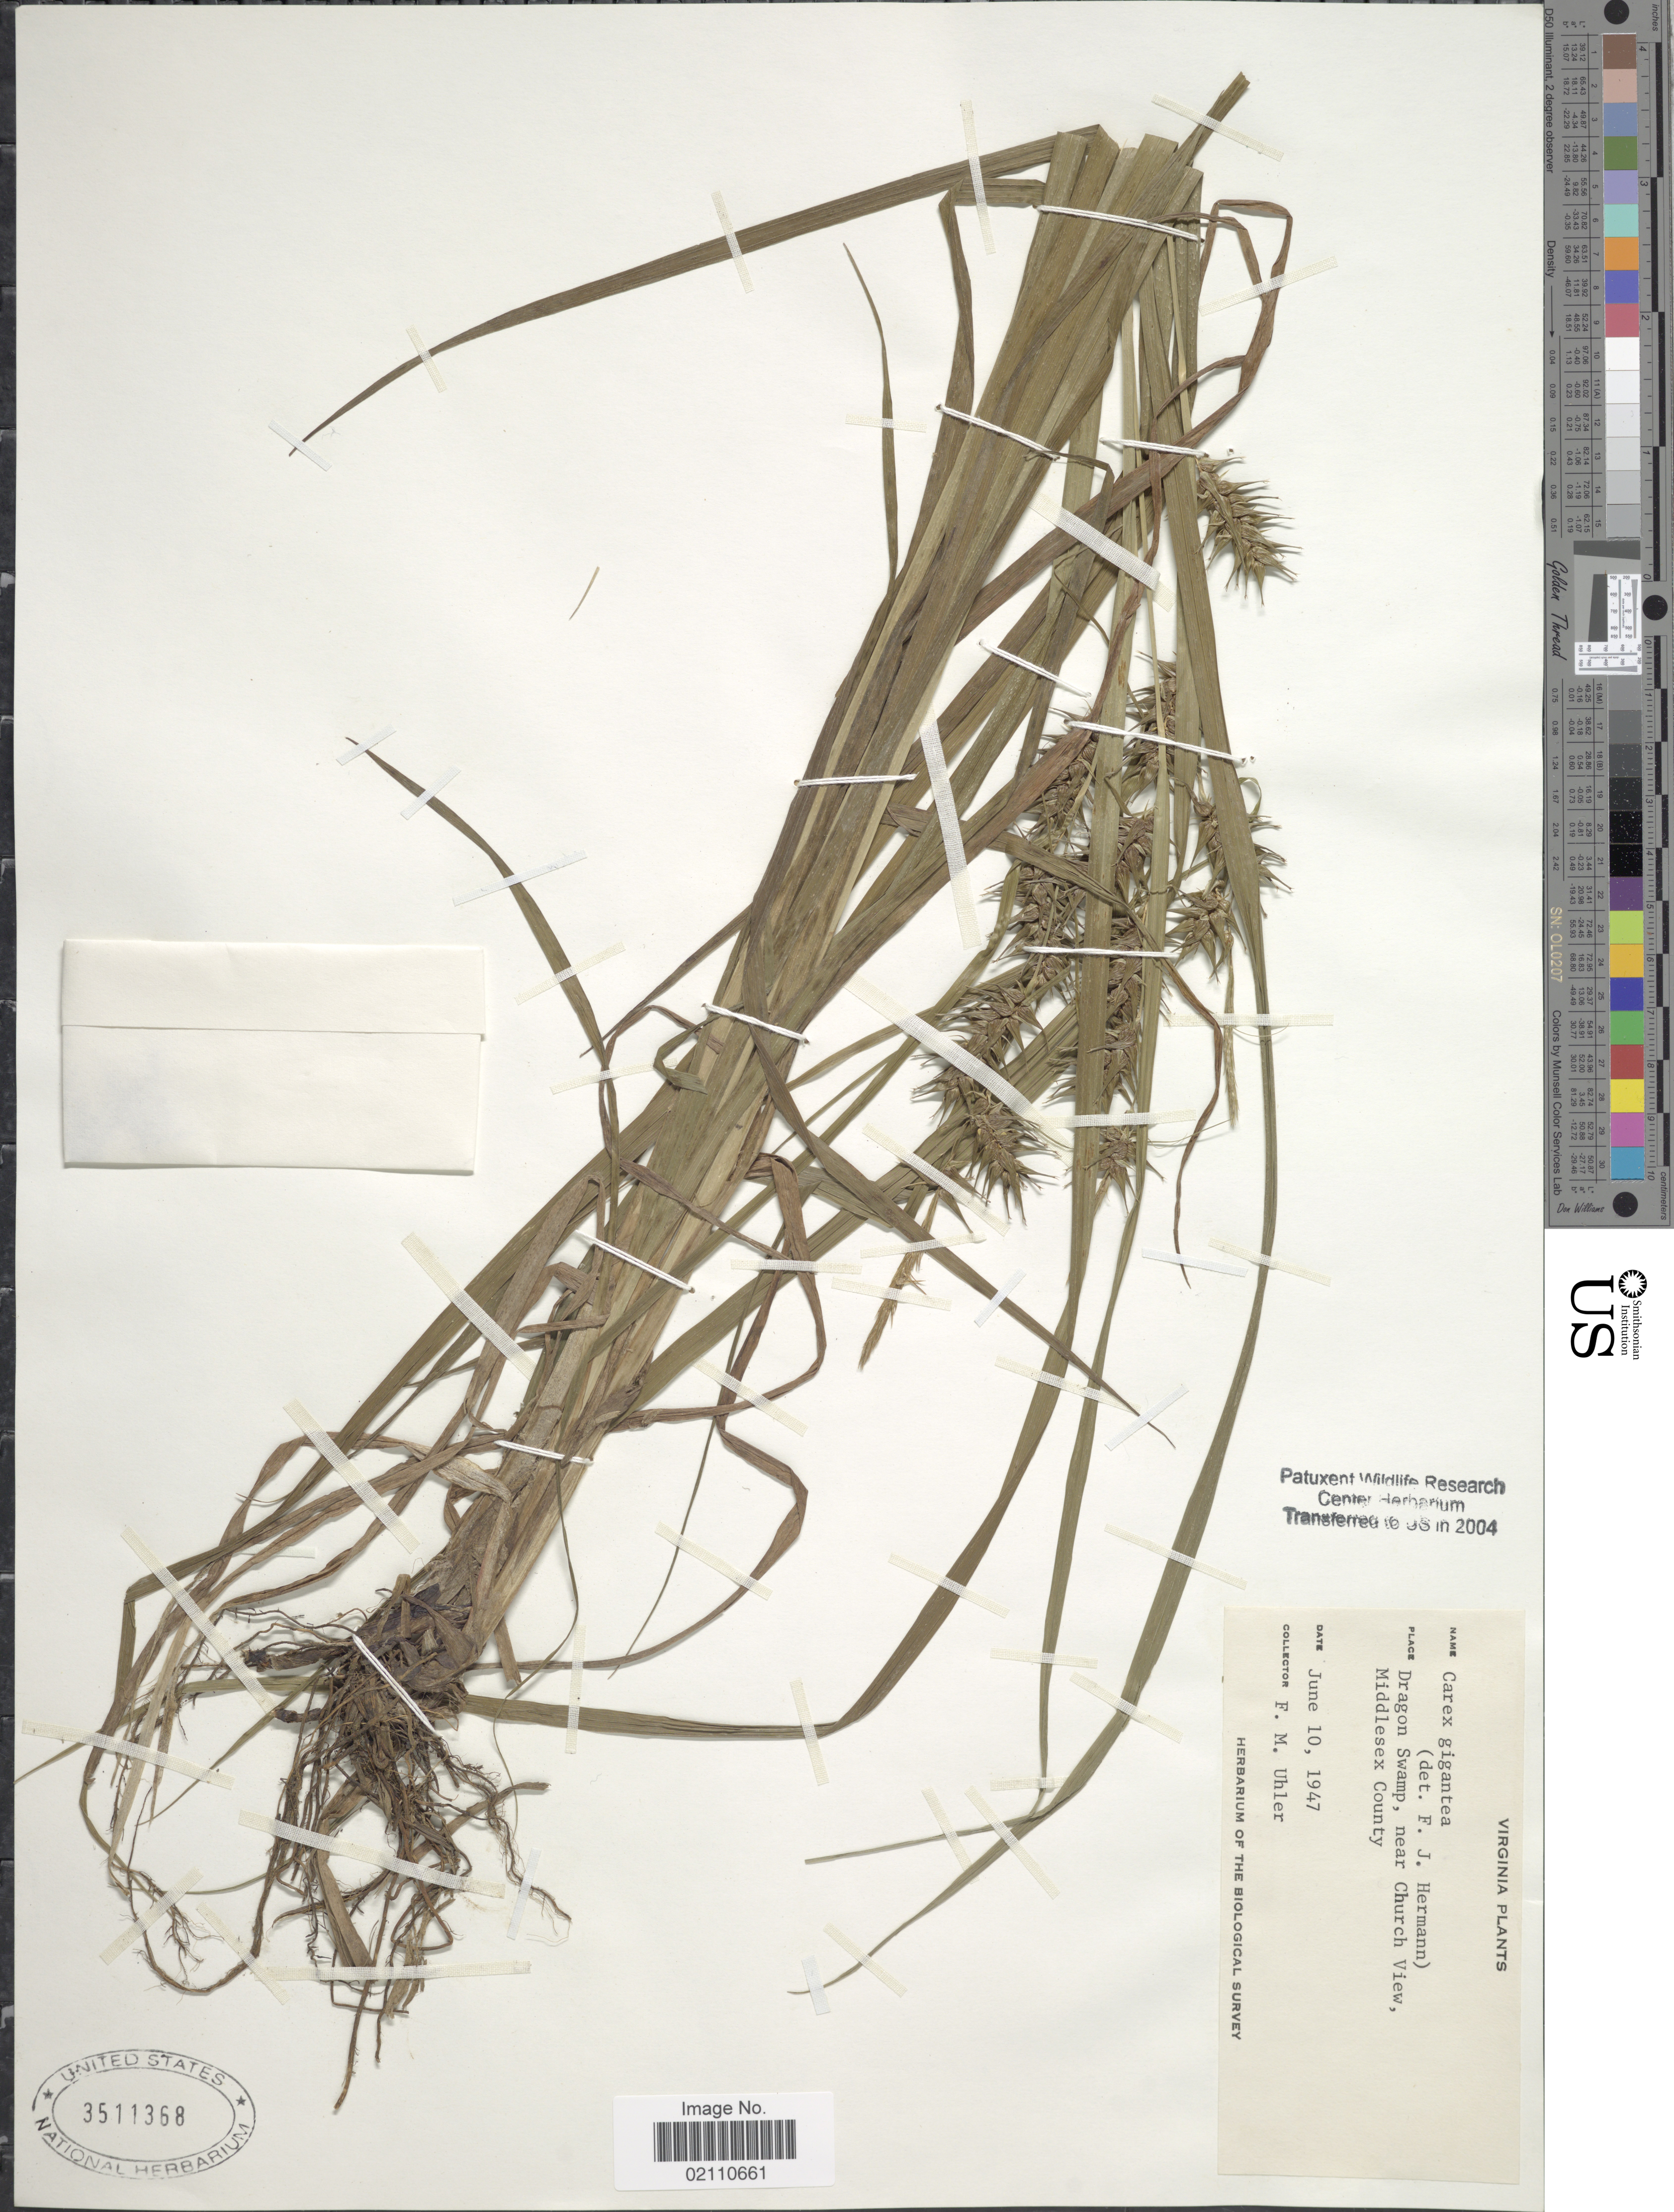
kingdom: Plantae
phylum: Tracheophyta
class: Liliopsida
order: Poales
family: Cyperaceae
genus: Carex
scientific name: Carex gigantea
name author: Rudge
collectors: F. M. Uhler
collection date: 1947-06-10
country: United States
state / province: Virginia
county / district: Middlesex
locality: Dragon Swamp, near Church View, Middlesex County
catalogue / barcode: US 3511368